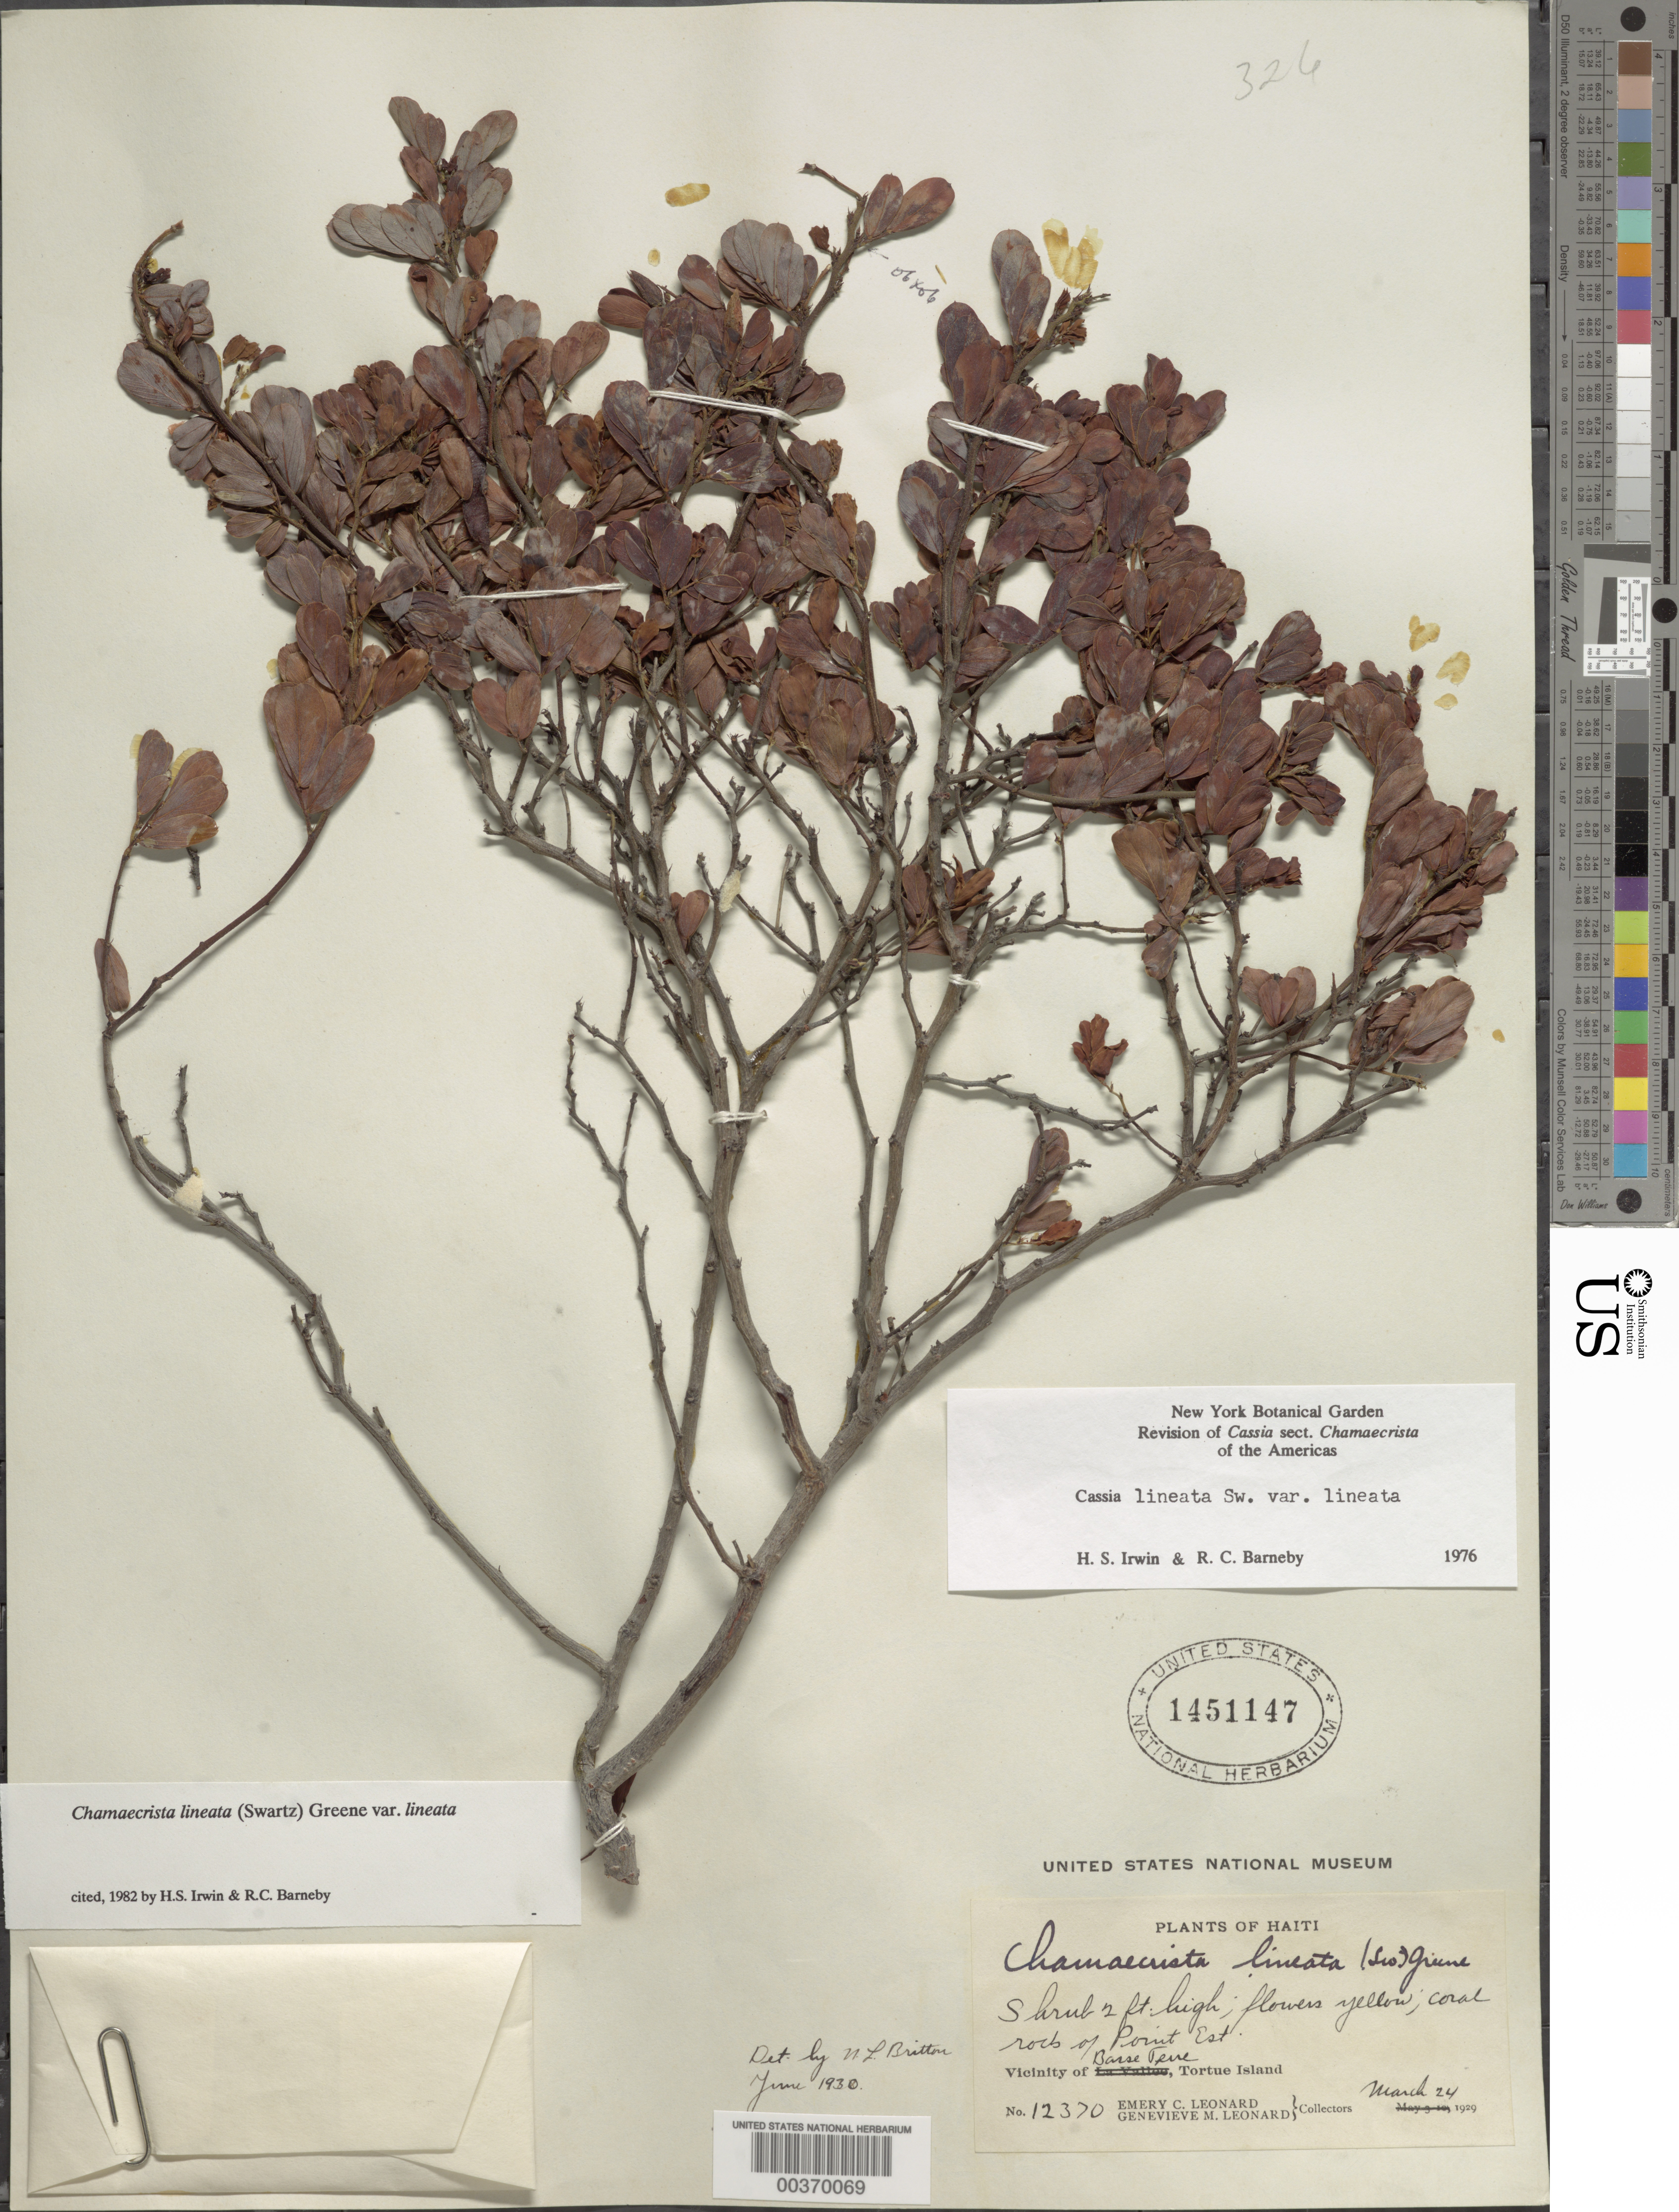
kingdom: Plantae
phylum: Tracheophyta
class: Magnoliopsida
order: Fabales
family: Fabaceae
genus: Chamaecrista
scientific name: Chamaecrista lineata var. lineata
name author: (Sw.) Greene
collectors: E. C. Leonard & G. M. Leonard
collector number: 14059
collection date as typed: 24 Mar 1929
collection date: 1929-03-24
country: Haiti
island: Hispaniola Island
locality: Coral rock of point est; vicinity of basse terre, tortue i.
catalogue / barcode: US 1451147